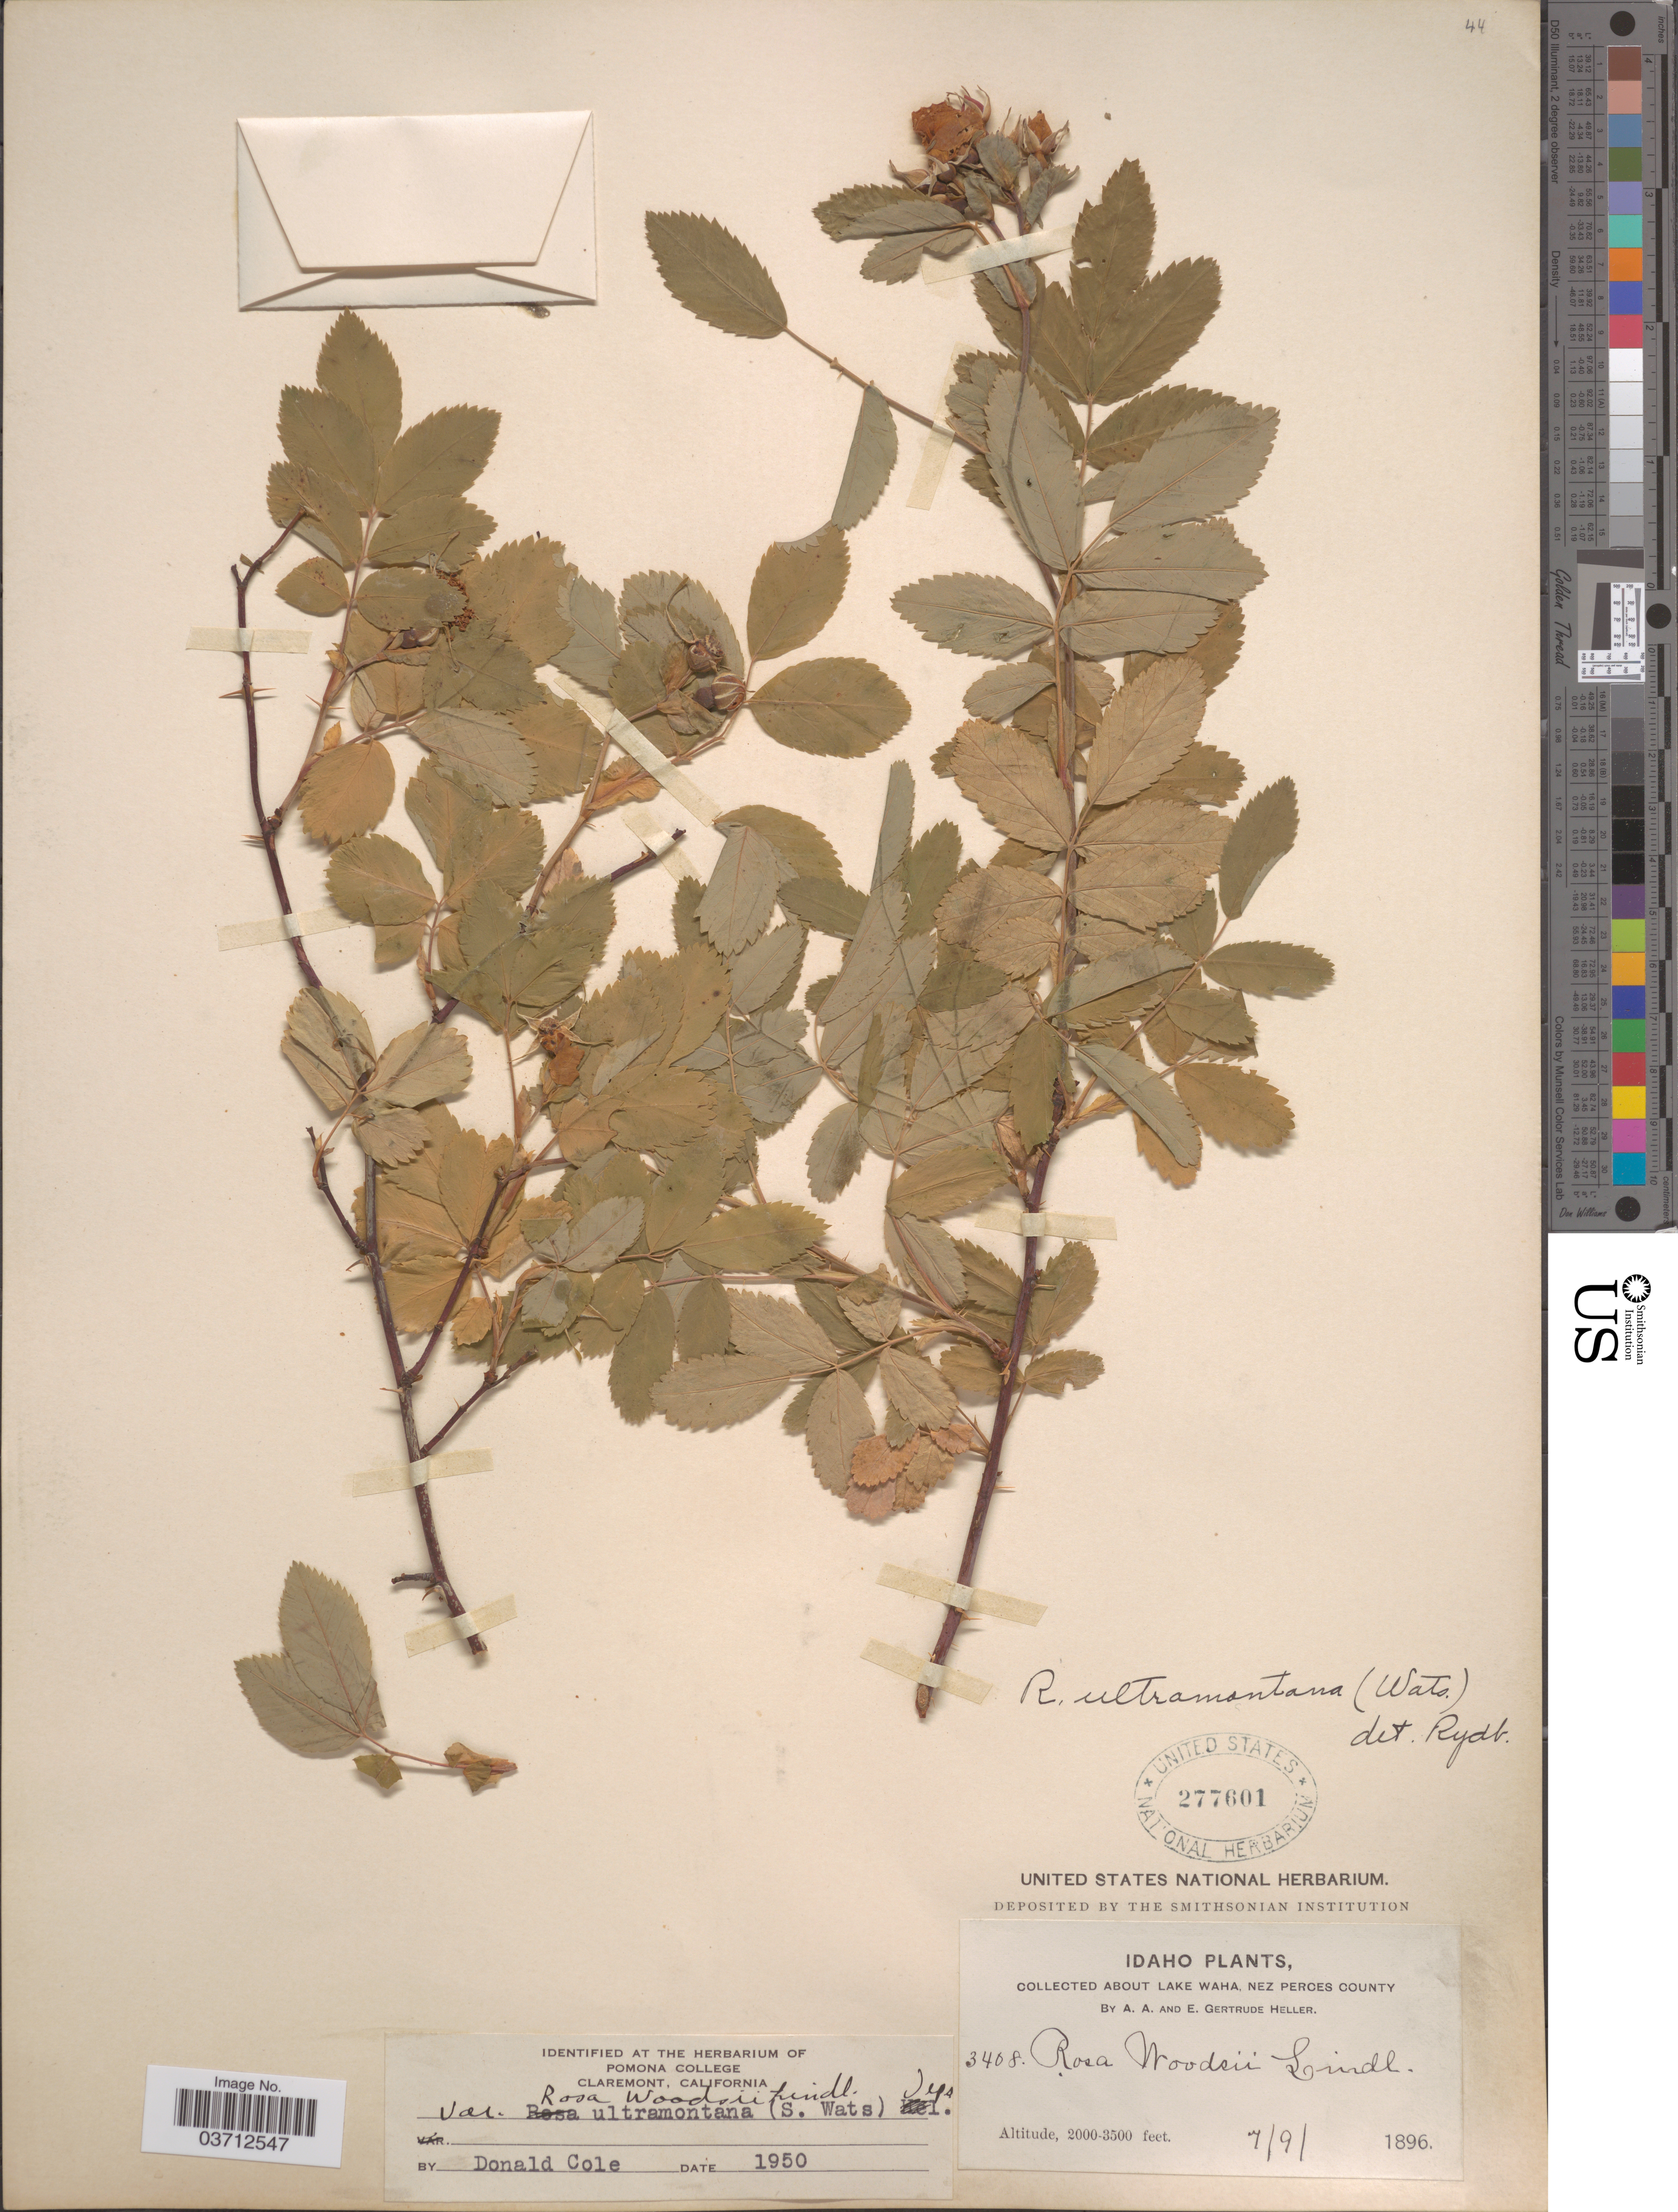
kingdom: Plantae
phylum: Tracheophyta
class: Magnoliopsida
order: Rosales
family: Rosaceae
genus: Rosa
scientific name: Rosa woodsii var. ultramontana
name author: Lindl.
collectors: A. A. Heller & E. G. Heller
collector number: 3408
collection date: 1896-07-09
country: United States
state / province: Idaho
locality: About Lake Waha, Nez Perces County.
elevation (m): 610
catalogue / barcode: US 277601